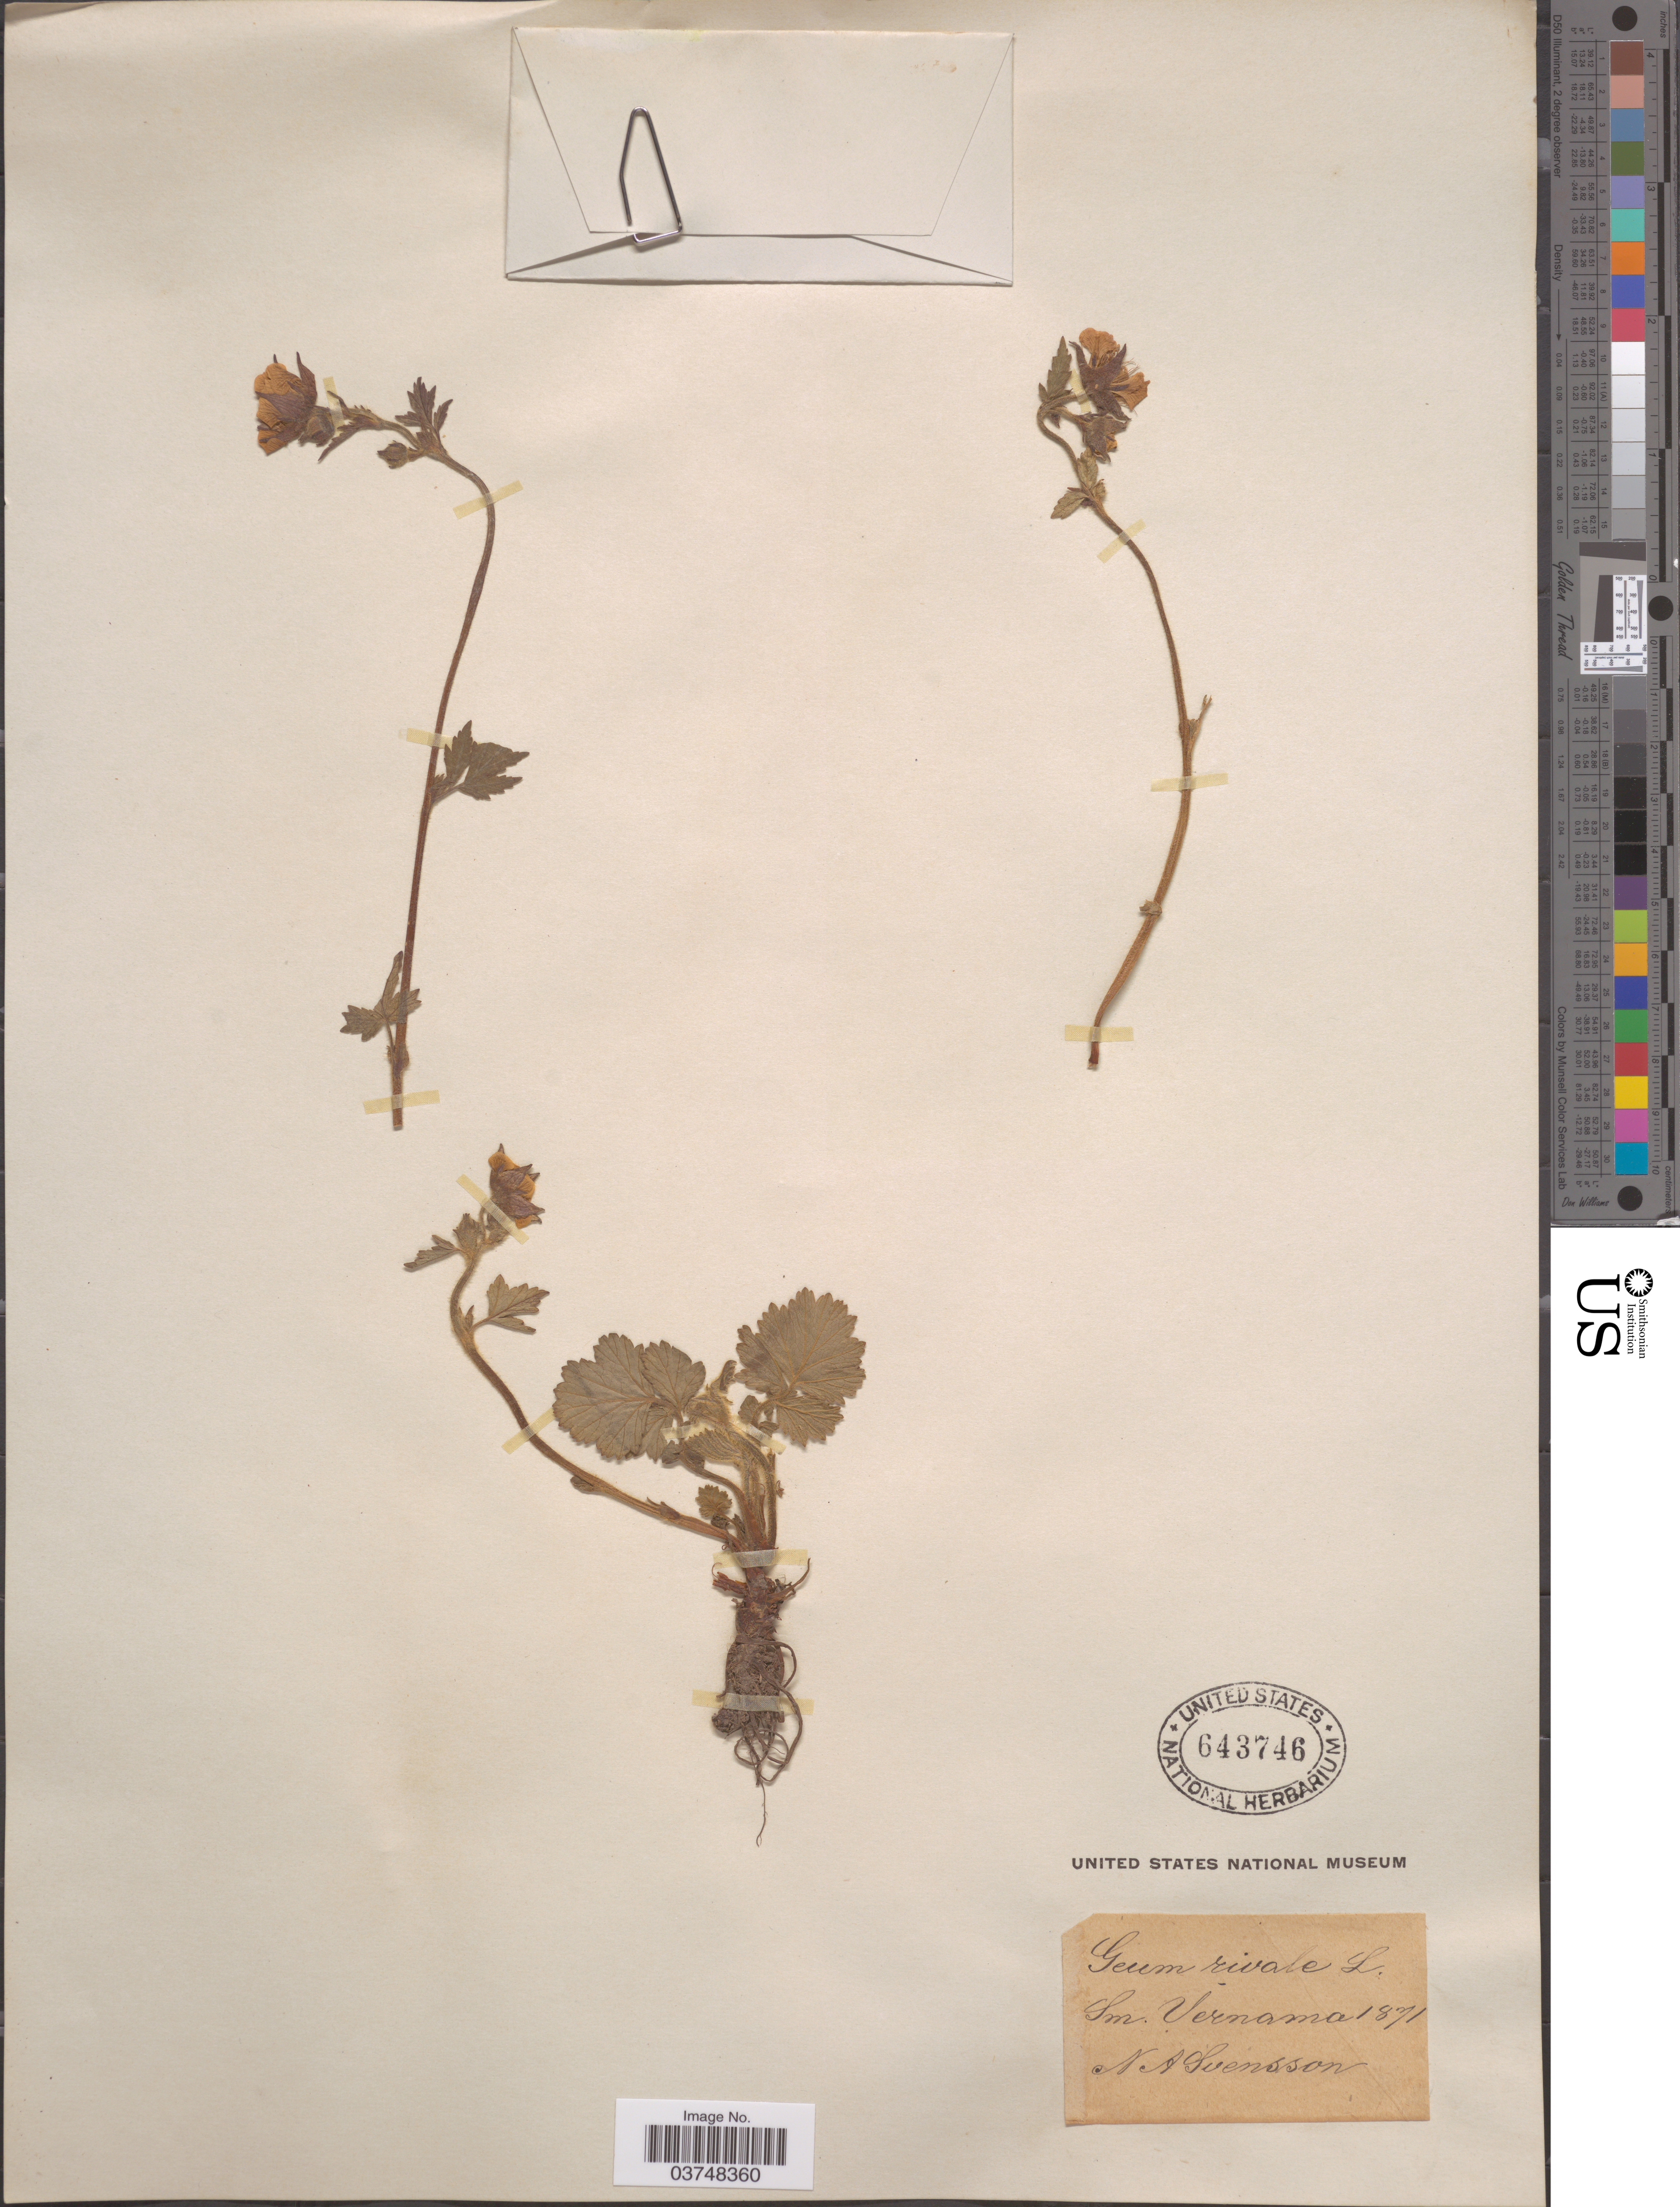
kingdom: Plantae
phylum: Tracheophyta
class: Magnoliopsida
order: Rosales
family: Rosaceae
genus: Geum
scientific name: Geum rivale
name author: L.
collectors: N. Svensson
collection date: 1871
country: Sweden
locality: Sm. [unsure placement] Vernama.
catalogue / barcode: US 643746